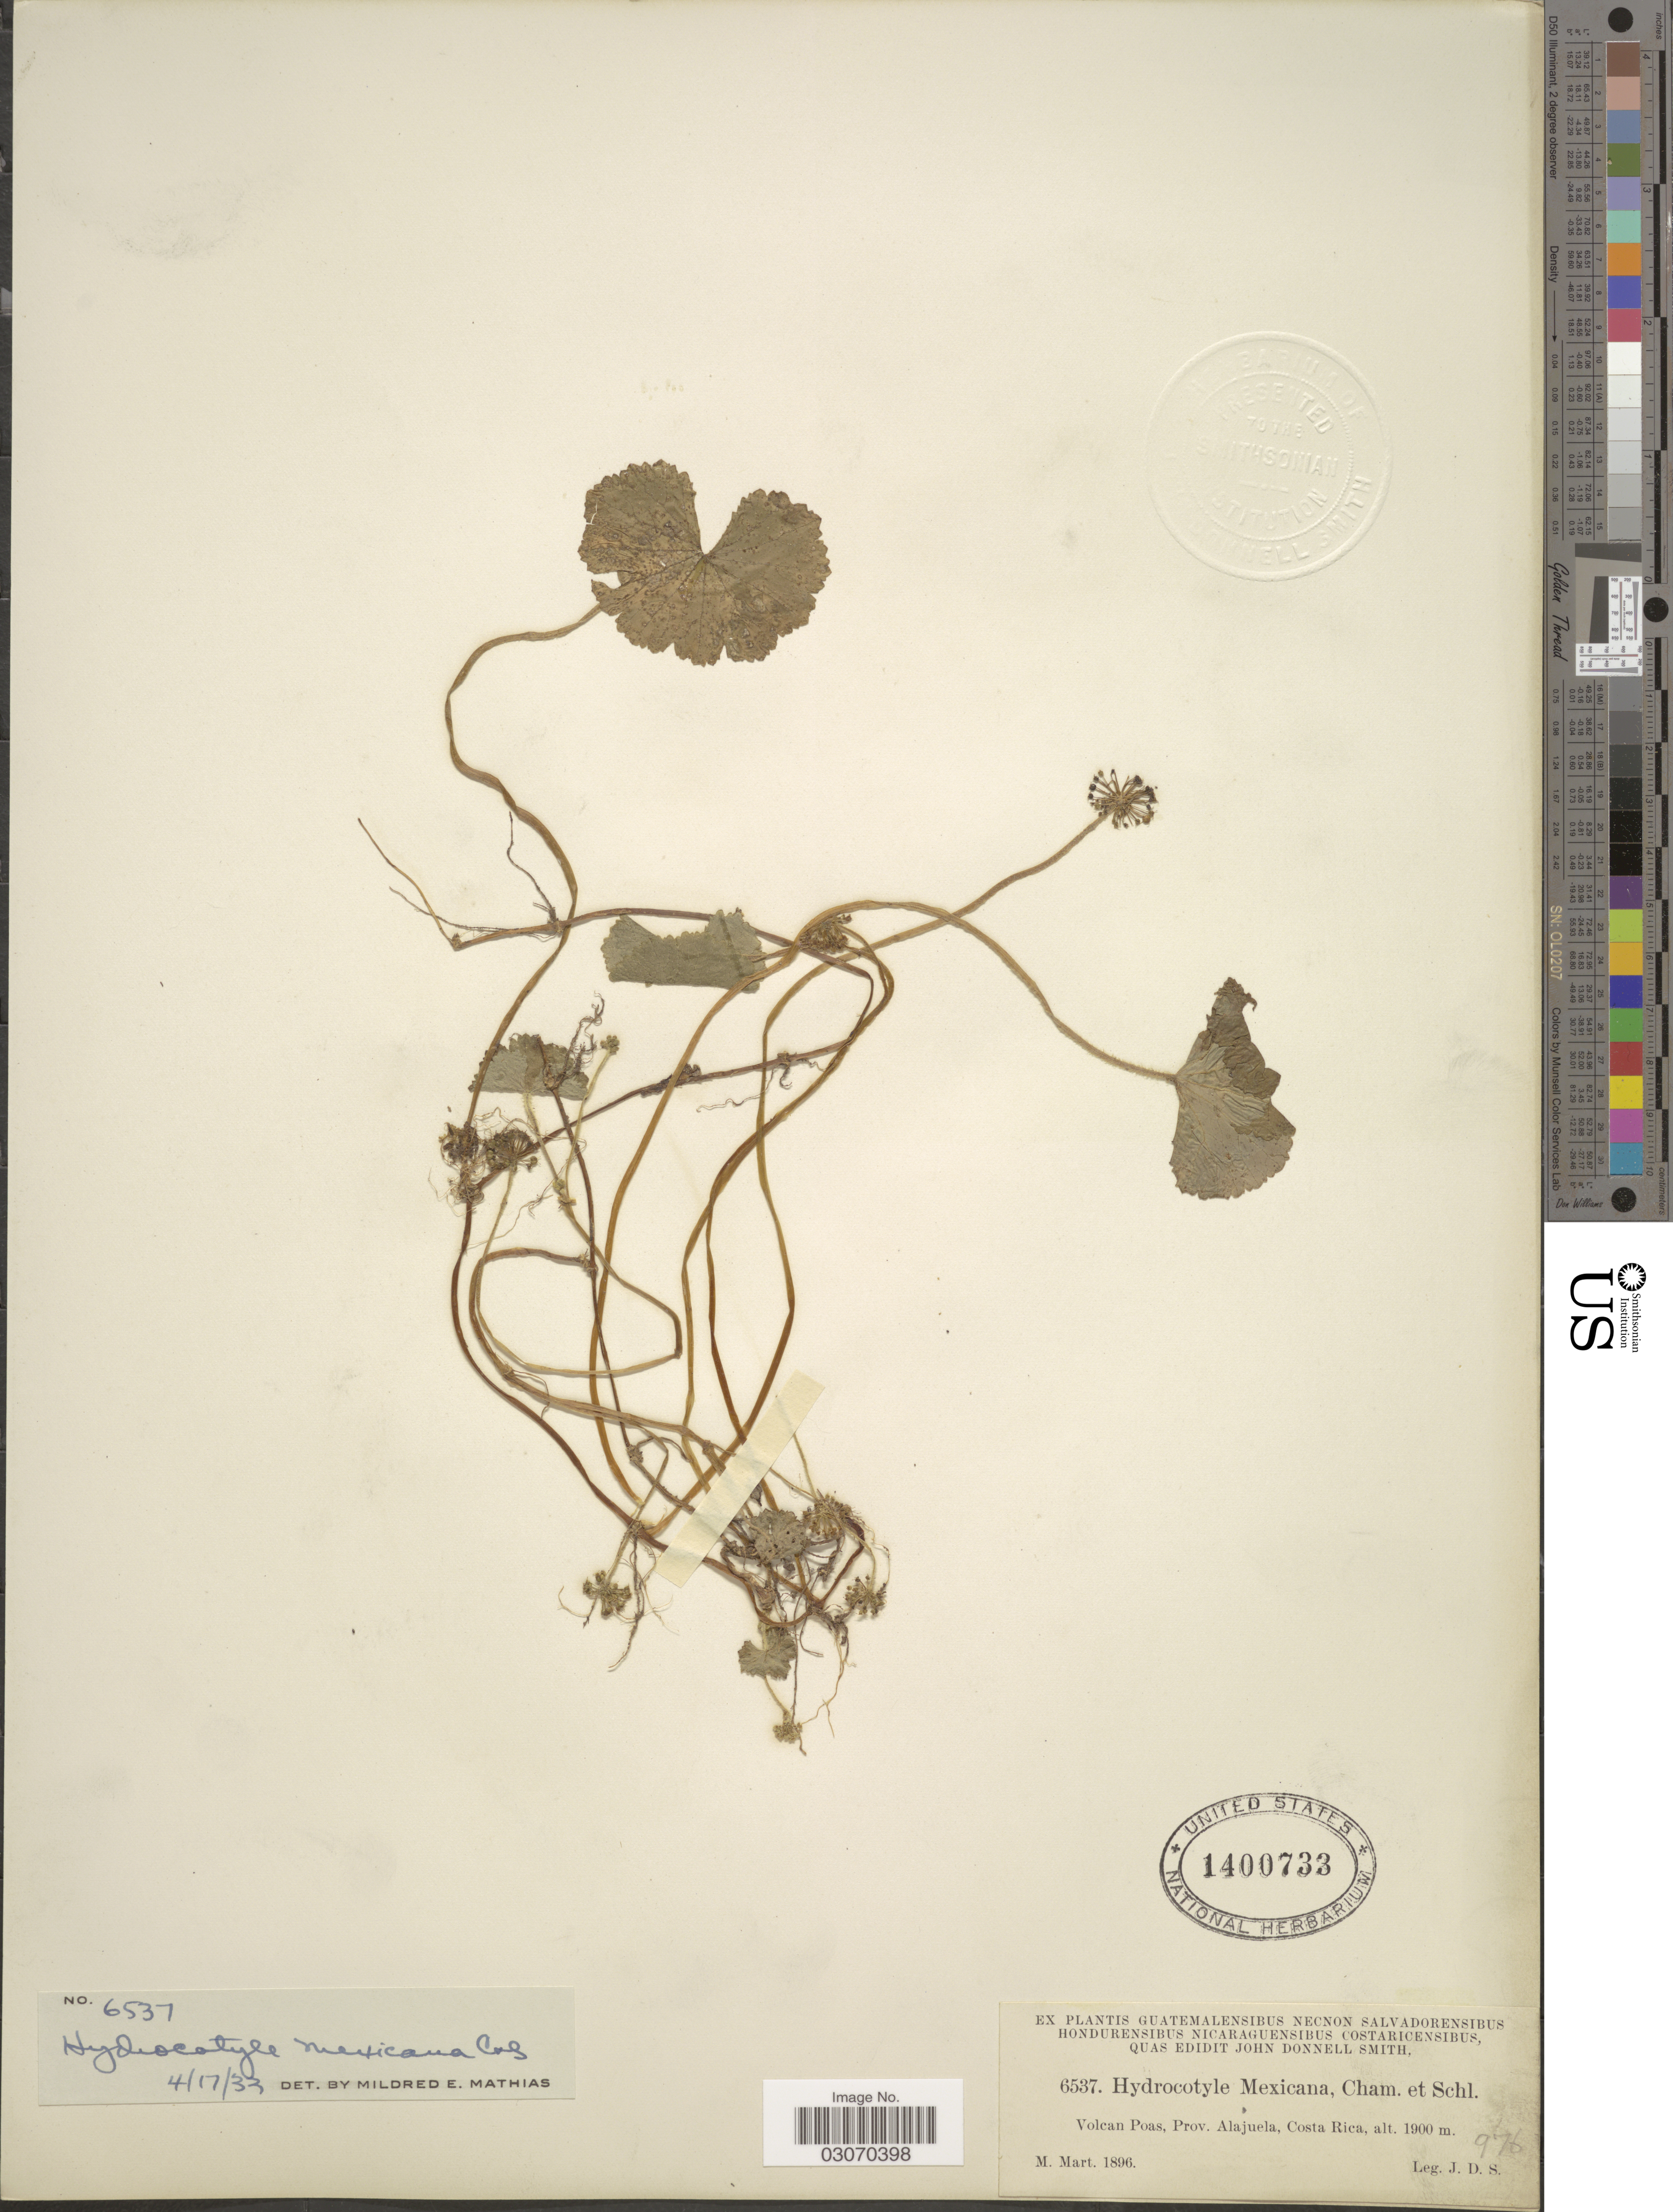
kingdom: Plantae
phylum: Tracheophyta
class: Magnoliopsida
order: Apiales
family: Araliaceae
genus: Hydrocotyle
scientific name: Hydrocotyle mexicana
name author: Schltdl. & Cham.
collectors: J. Donnell Smith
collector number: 6537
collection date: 1896-03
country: Costa Rica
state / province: Alajuela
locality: Volcan Poas.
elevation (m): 1900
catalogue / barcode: US 1400733